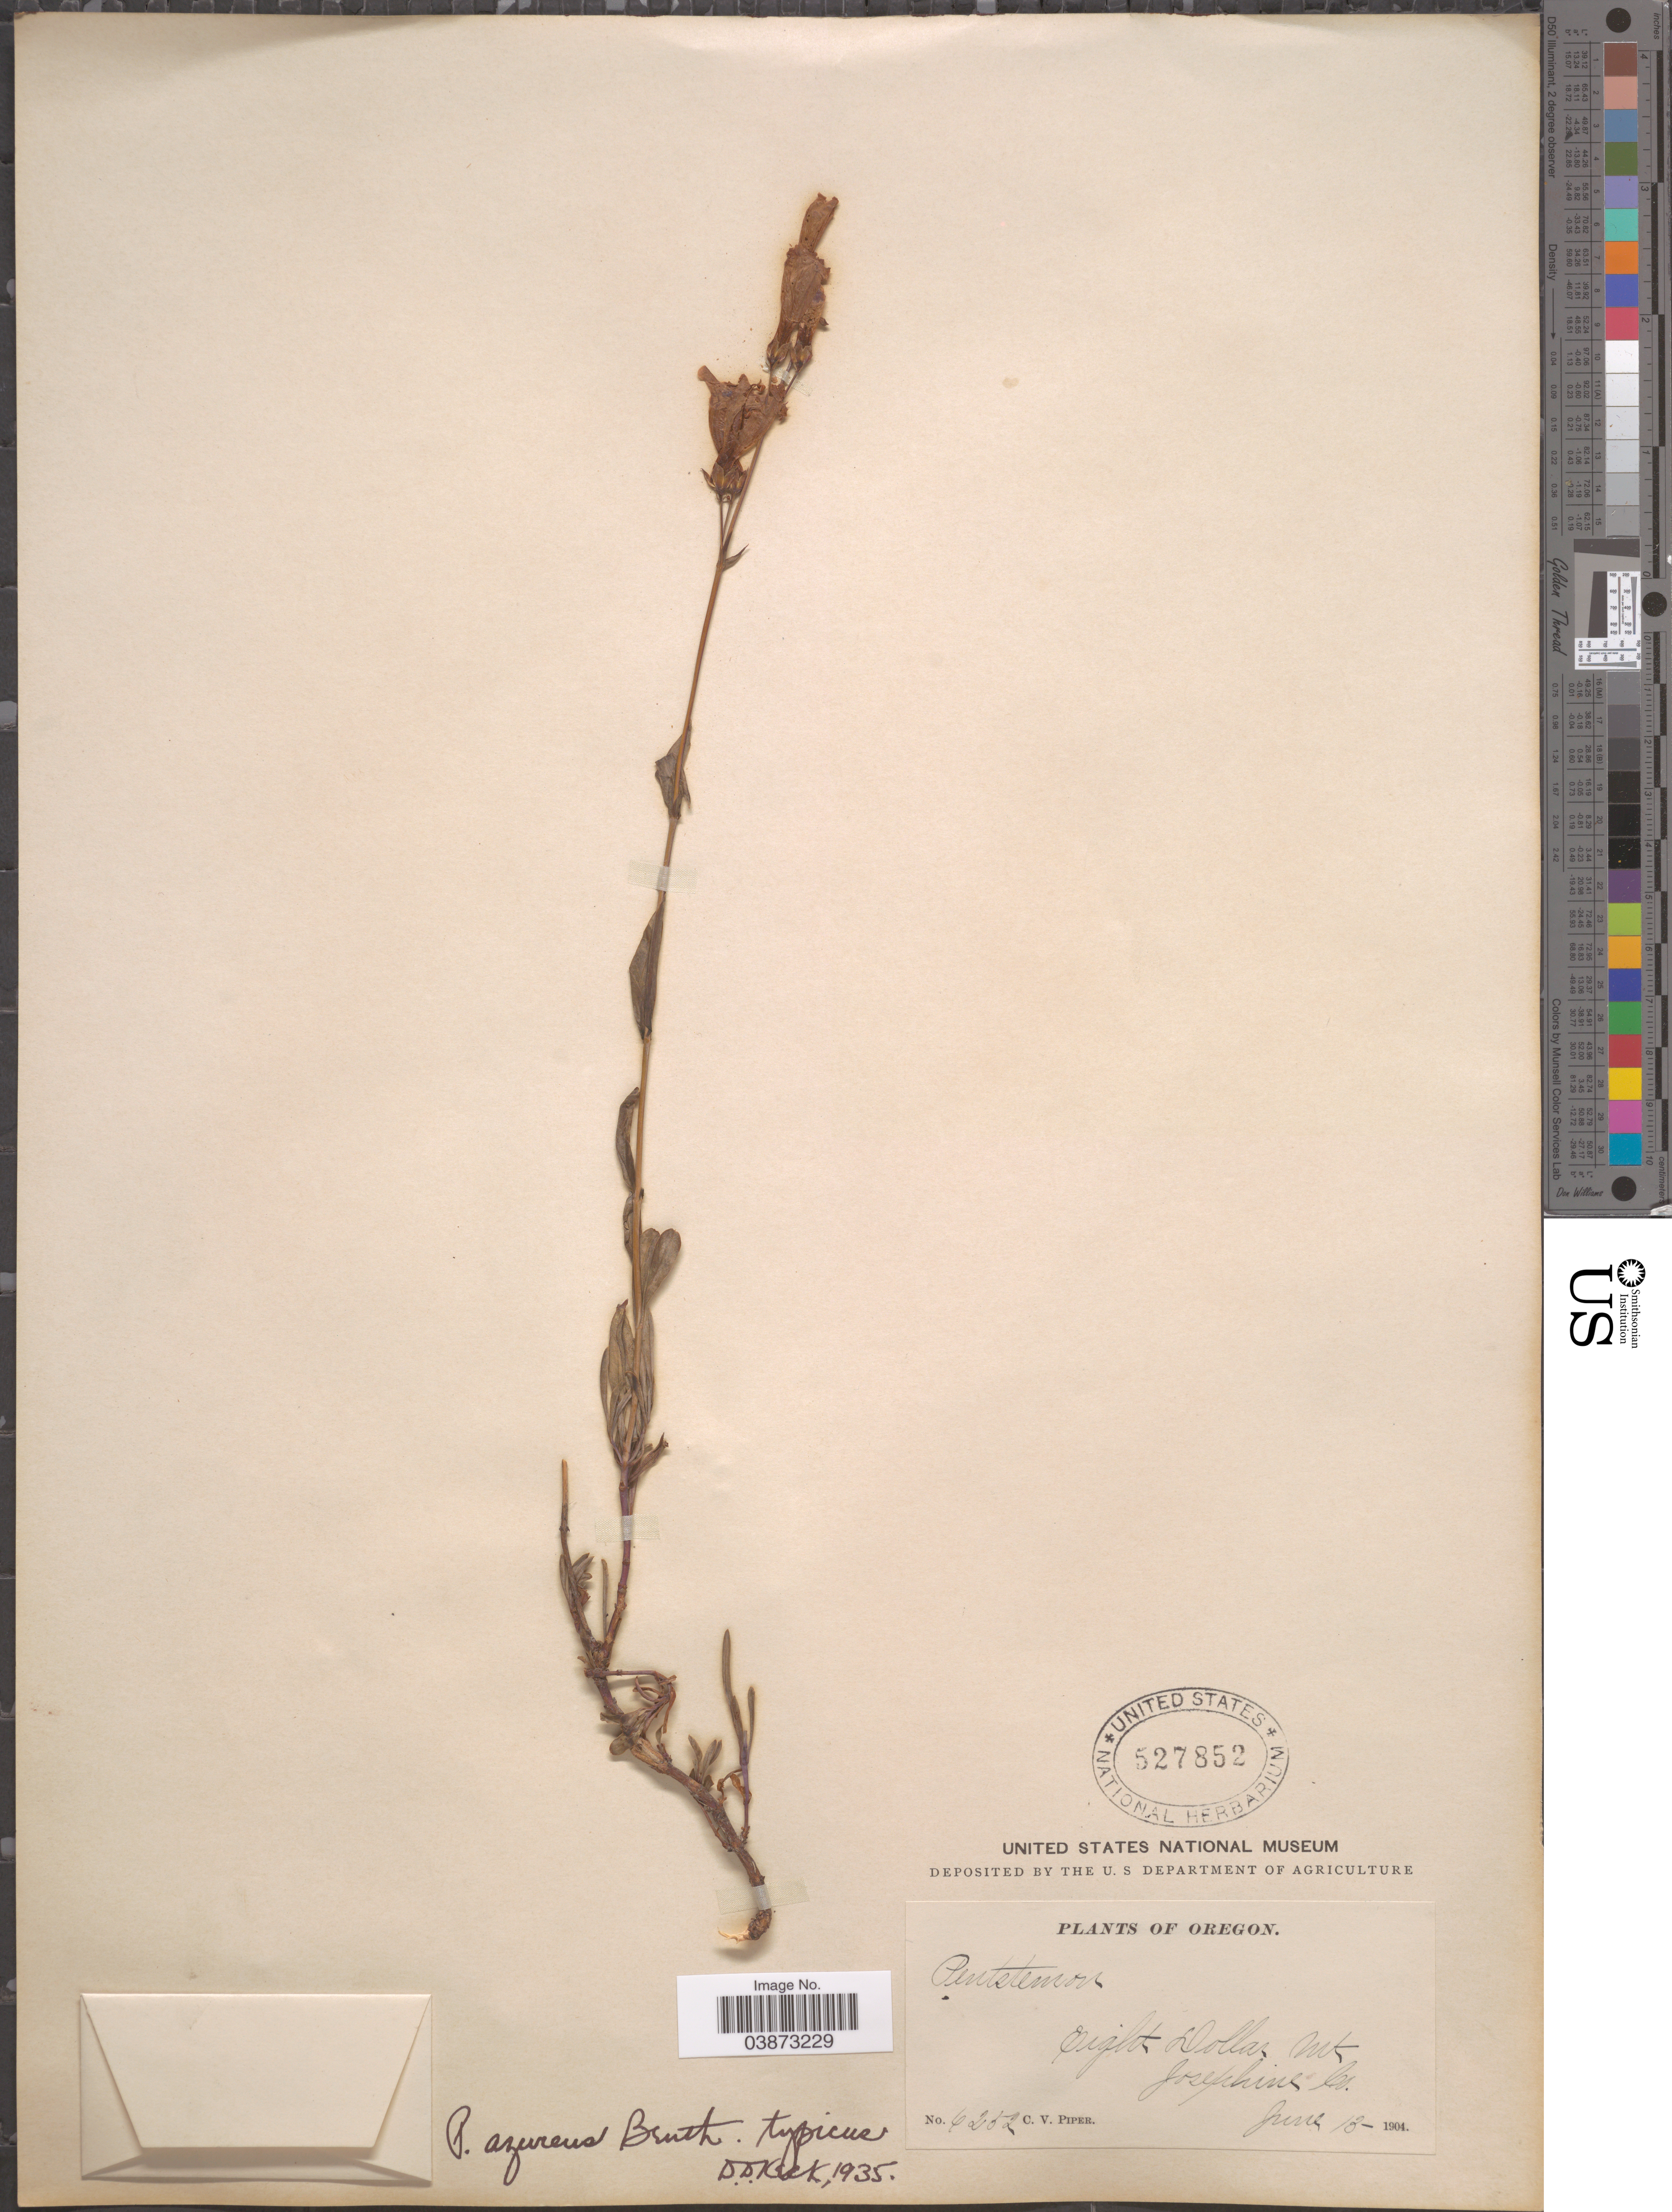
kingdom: Plantae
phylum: Tracheophyta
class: Magnoliopsida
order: Lamiales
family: Plantaginaceae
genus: Penstemon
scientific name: Penstemon azureus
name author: Benth.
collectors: C. V. Piper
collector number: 6252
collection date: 1904-06-13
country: United States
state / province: Oregon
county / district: Josephine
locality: Eight Dollar Mt. Josephine Co.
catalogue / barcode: US 527852